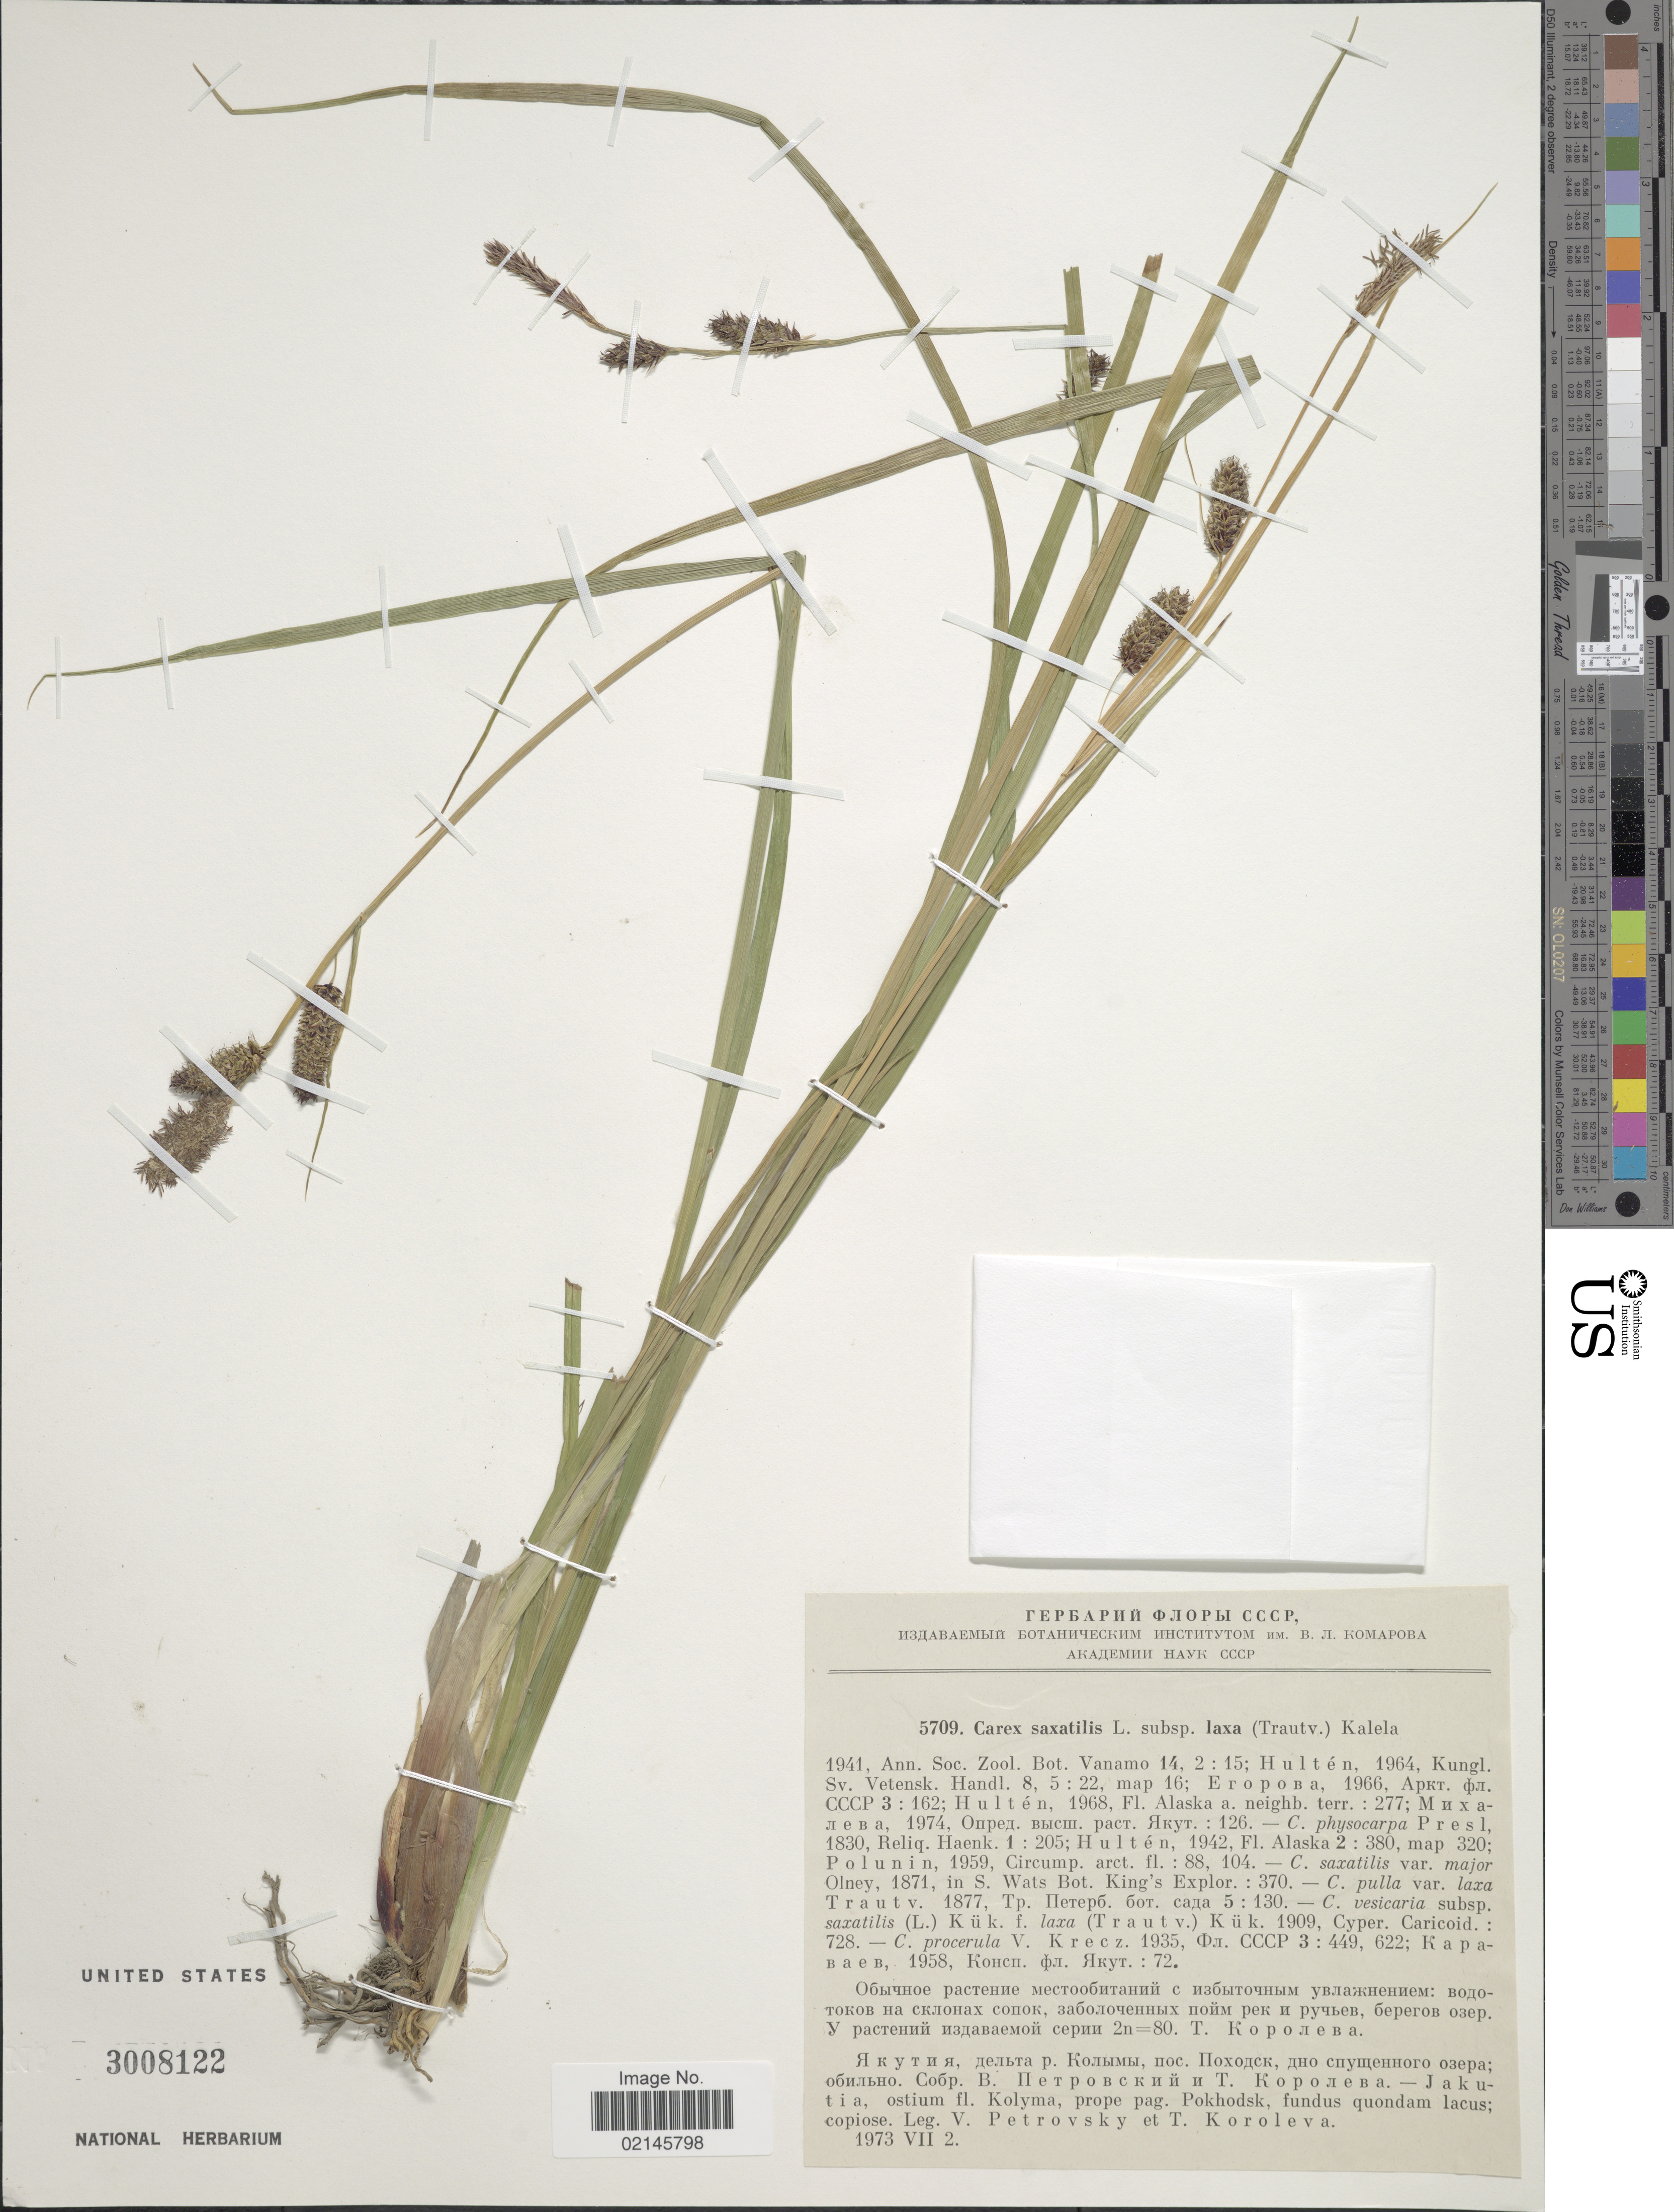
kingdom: Plantae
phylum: Tracheophyta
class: Liliopsida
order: Poales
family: Cyperaceae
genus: Carex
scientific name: Carex scabrifolia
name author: Steud.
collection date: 1897-06-13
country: Japan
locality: Jap. Shio-kugu [unsure placement] Kinoshita, Musashi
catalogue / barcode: US 350775